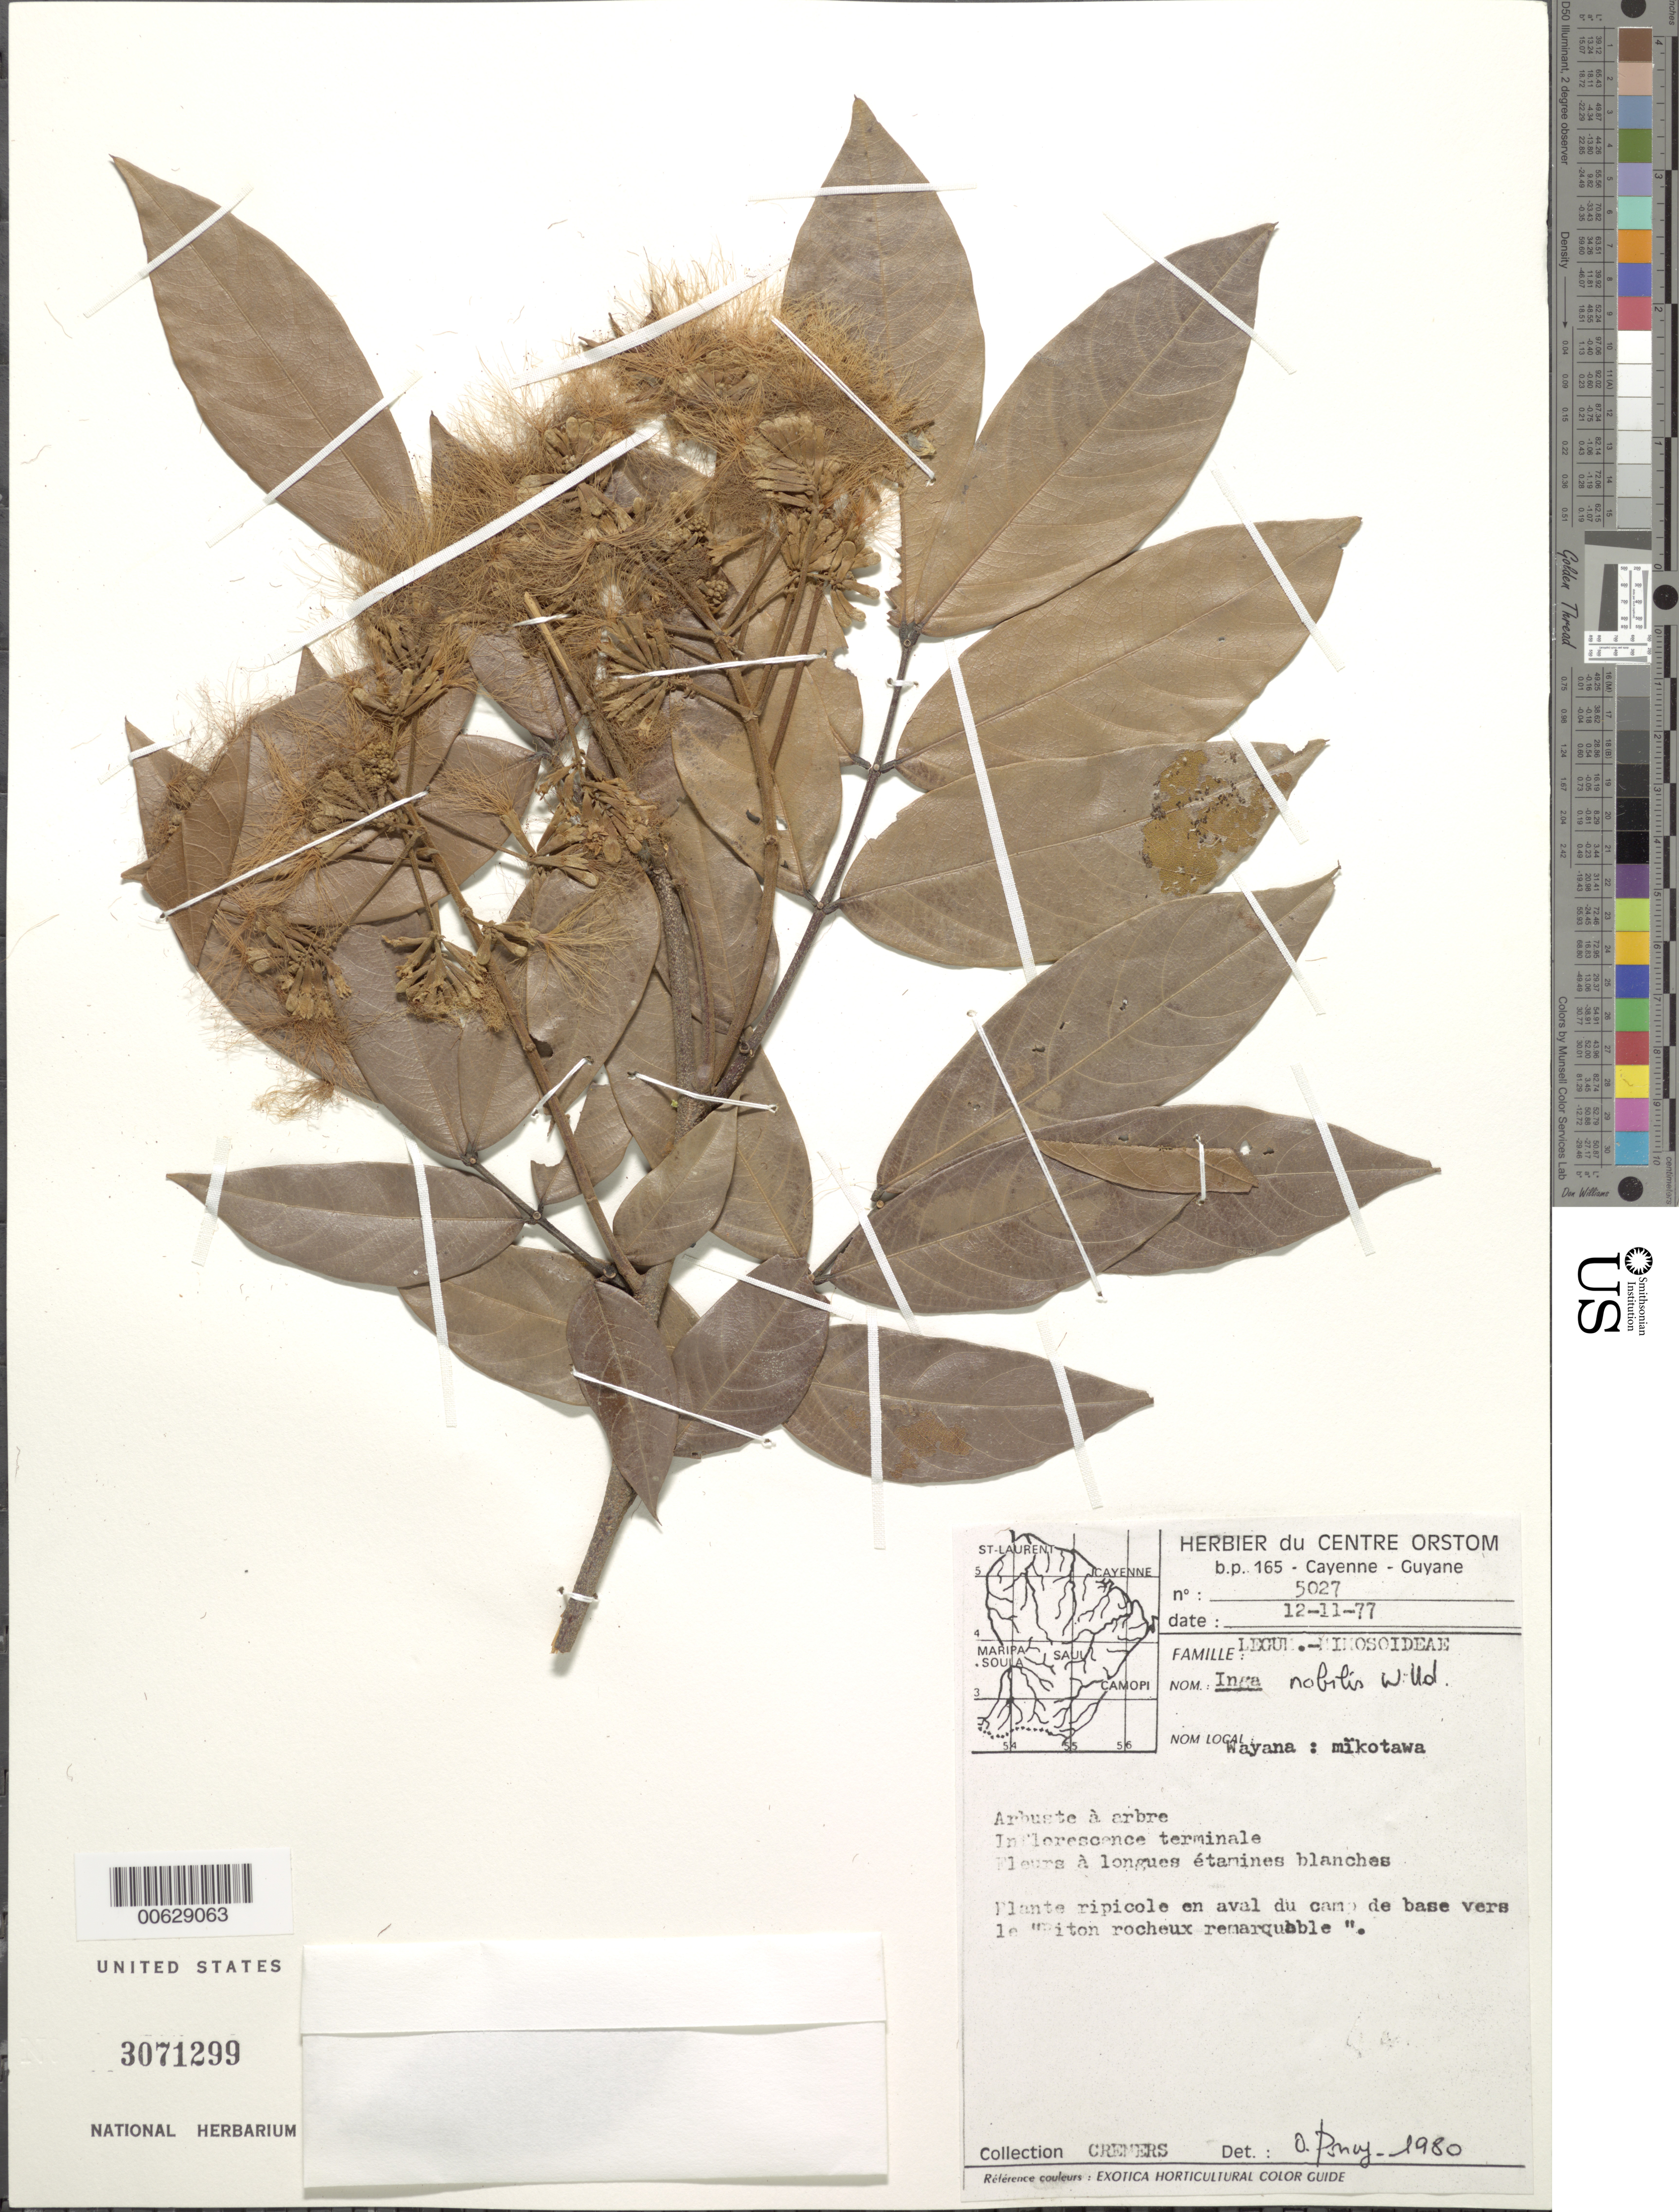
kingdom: Plantae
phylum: Tracheophyta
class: Magnoliopsida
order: Fabales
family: Fabaceae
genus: Inga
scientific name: Inga nobilis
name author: Willd.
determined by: Poncy, O.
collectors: G. Cremers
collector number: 5027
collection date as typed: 12-Nov-77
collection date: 1977-11-12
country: French Guiana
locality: Bassin du Haut-Marouini, Marouini-l'Itany, 'Piton rocheux remarquable', en aval du camp de base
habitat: Ripicole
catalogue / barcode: US 3071299